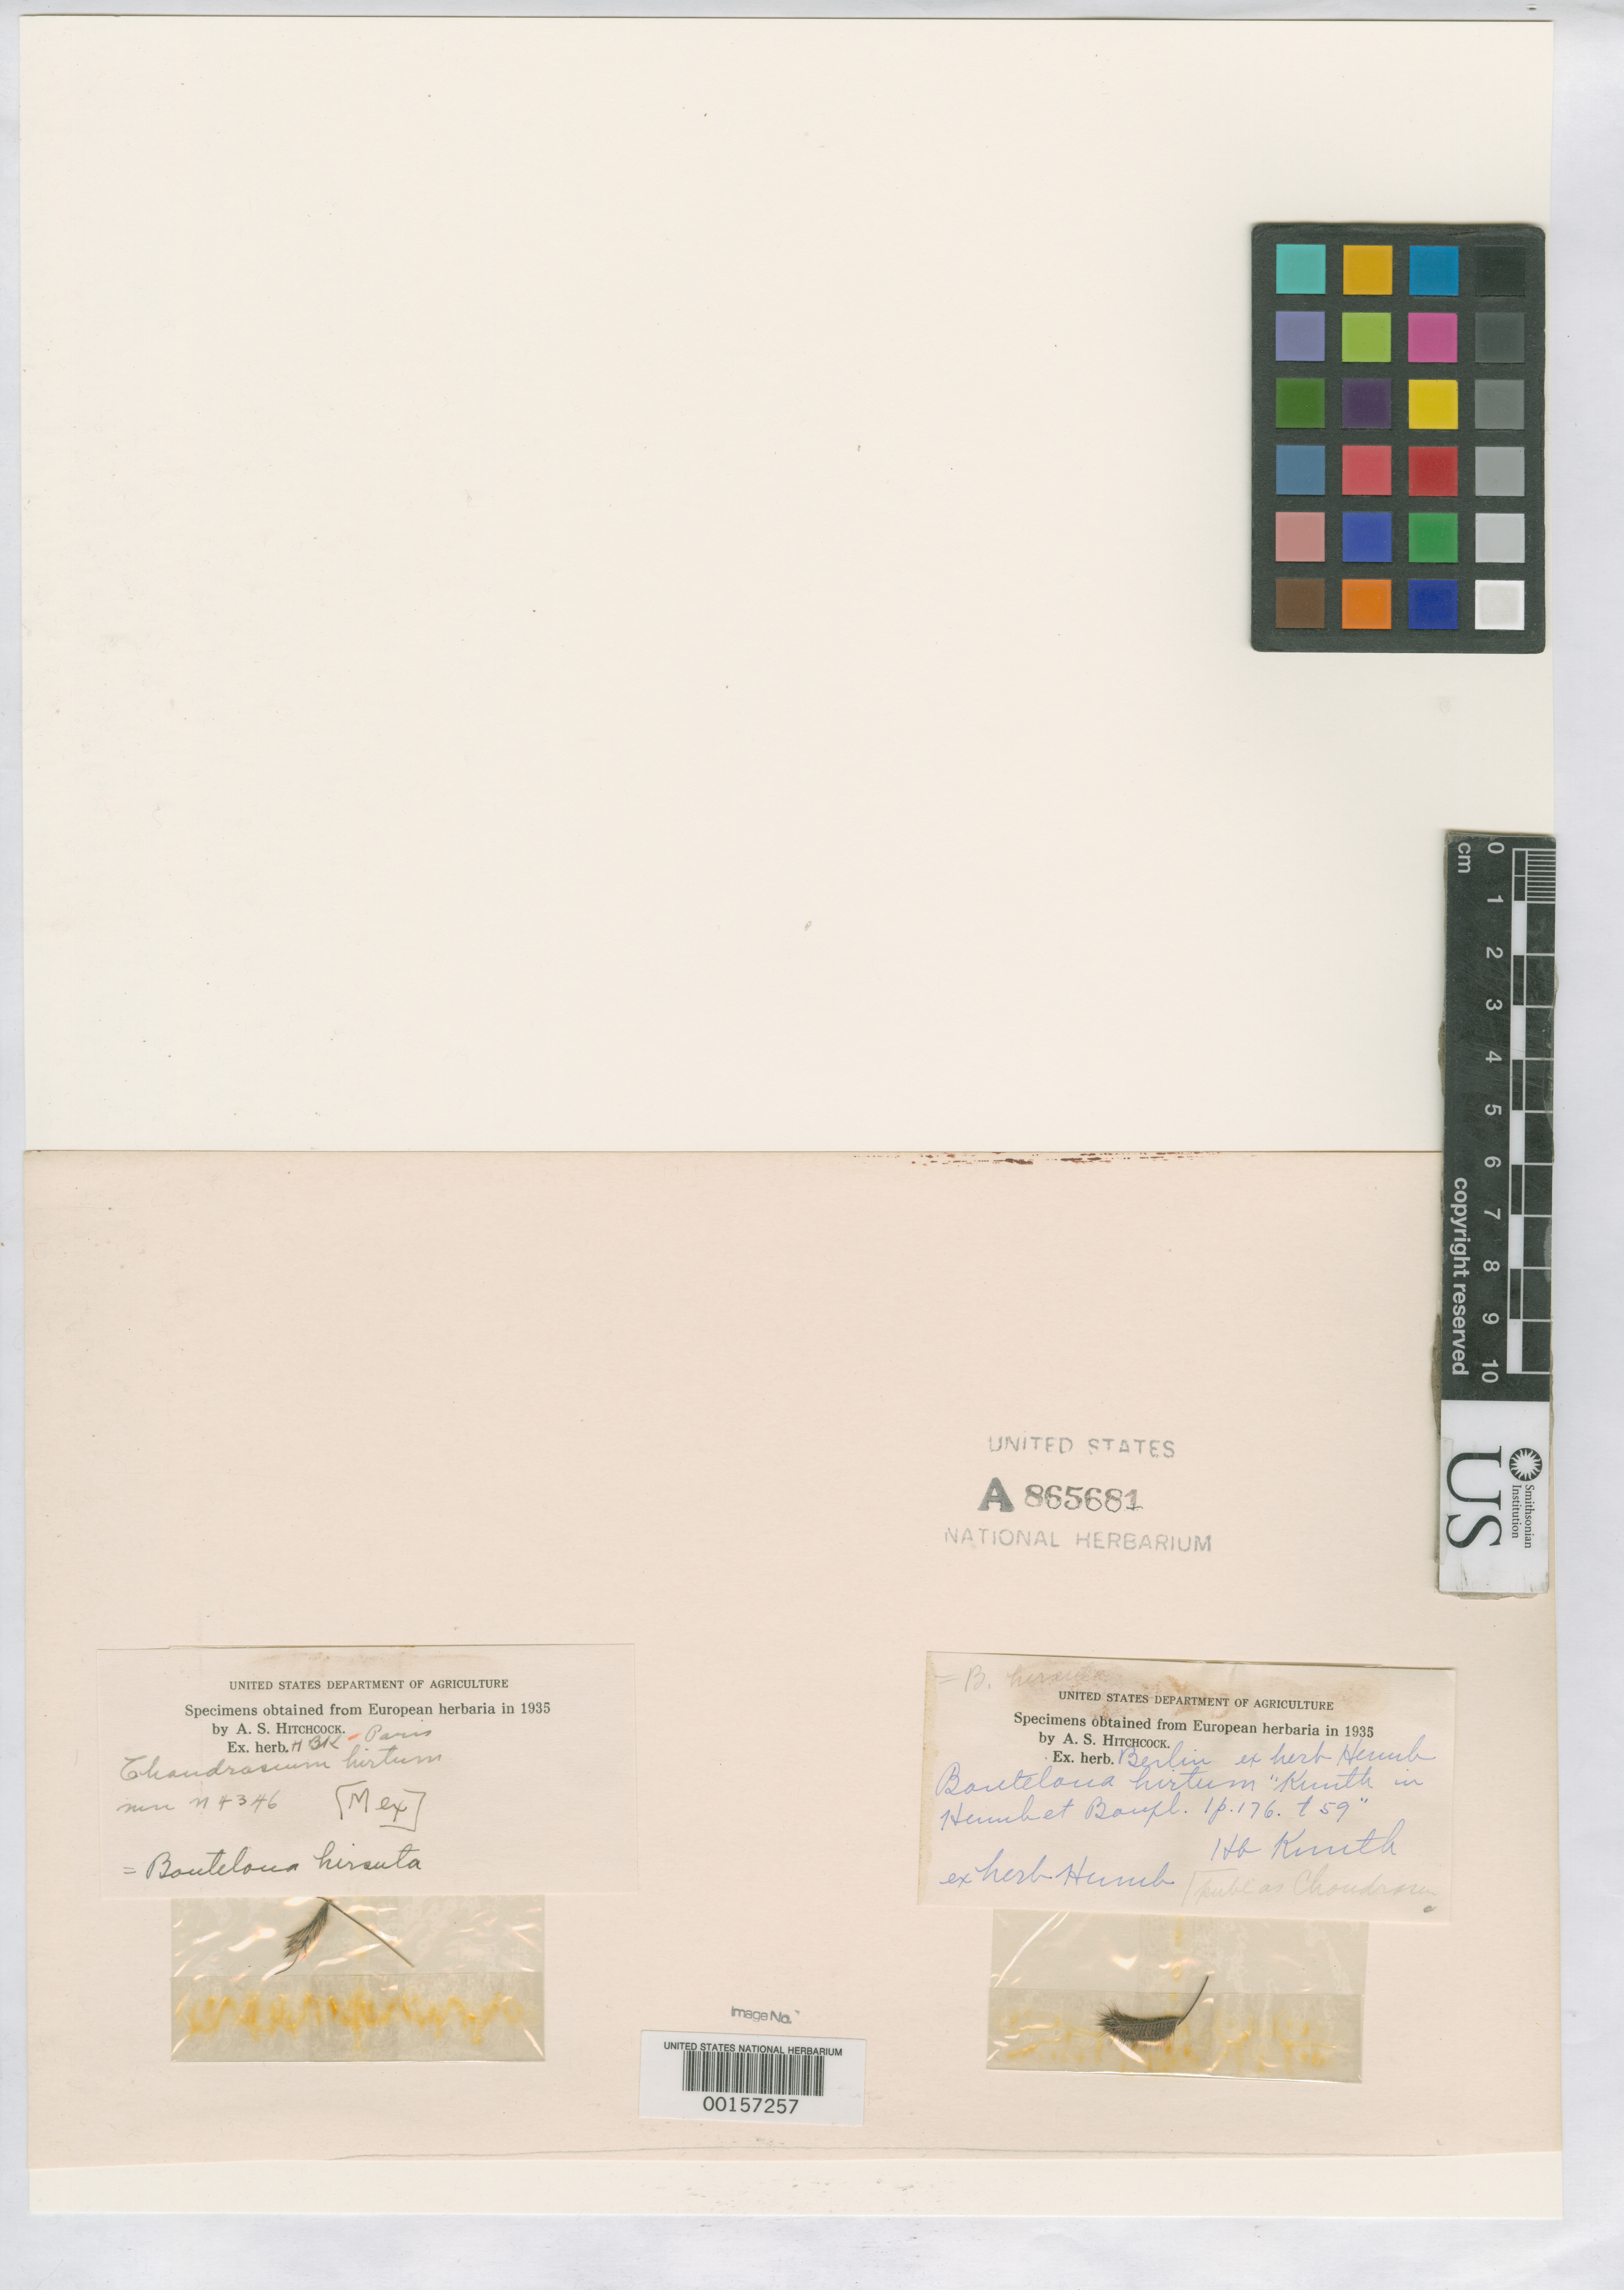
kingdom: Plantae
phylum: Tracheophyta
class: Liliopsida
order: Poales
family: Poaceae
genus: Chondrosum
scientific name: Chondrosum hirtum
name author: Kunth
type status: Type Fragment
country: Mexico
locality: Between Mexico and Gasave.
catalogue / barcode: US 865681A